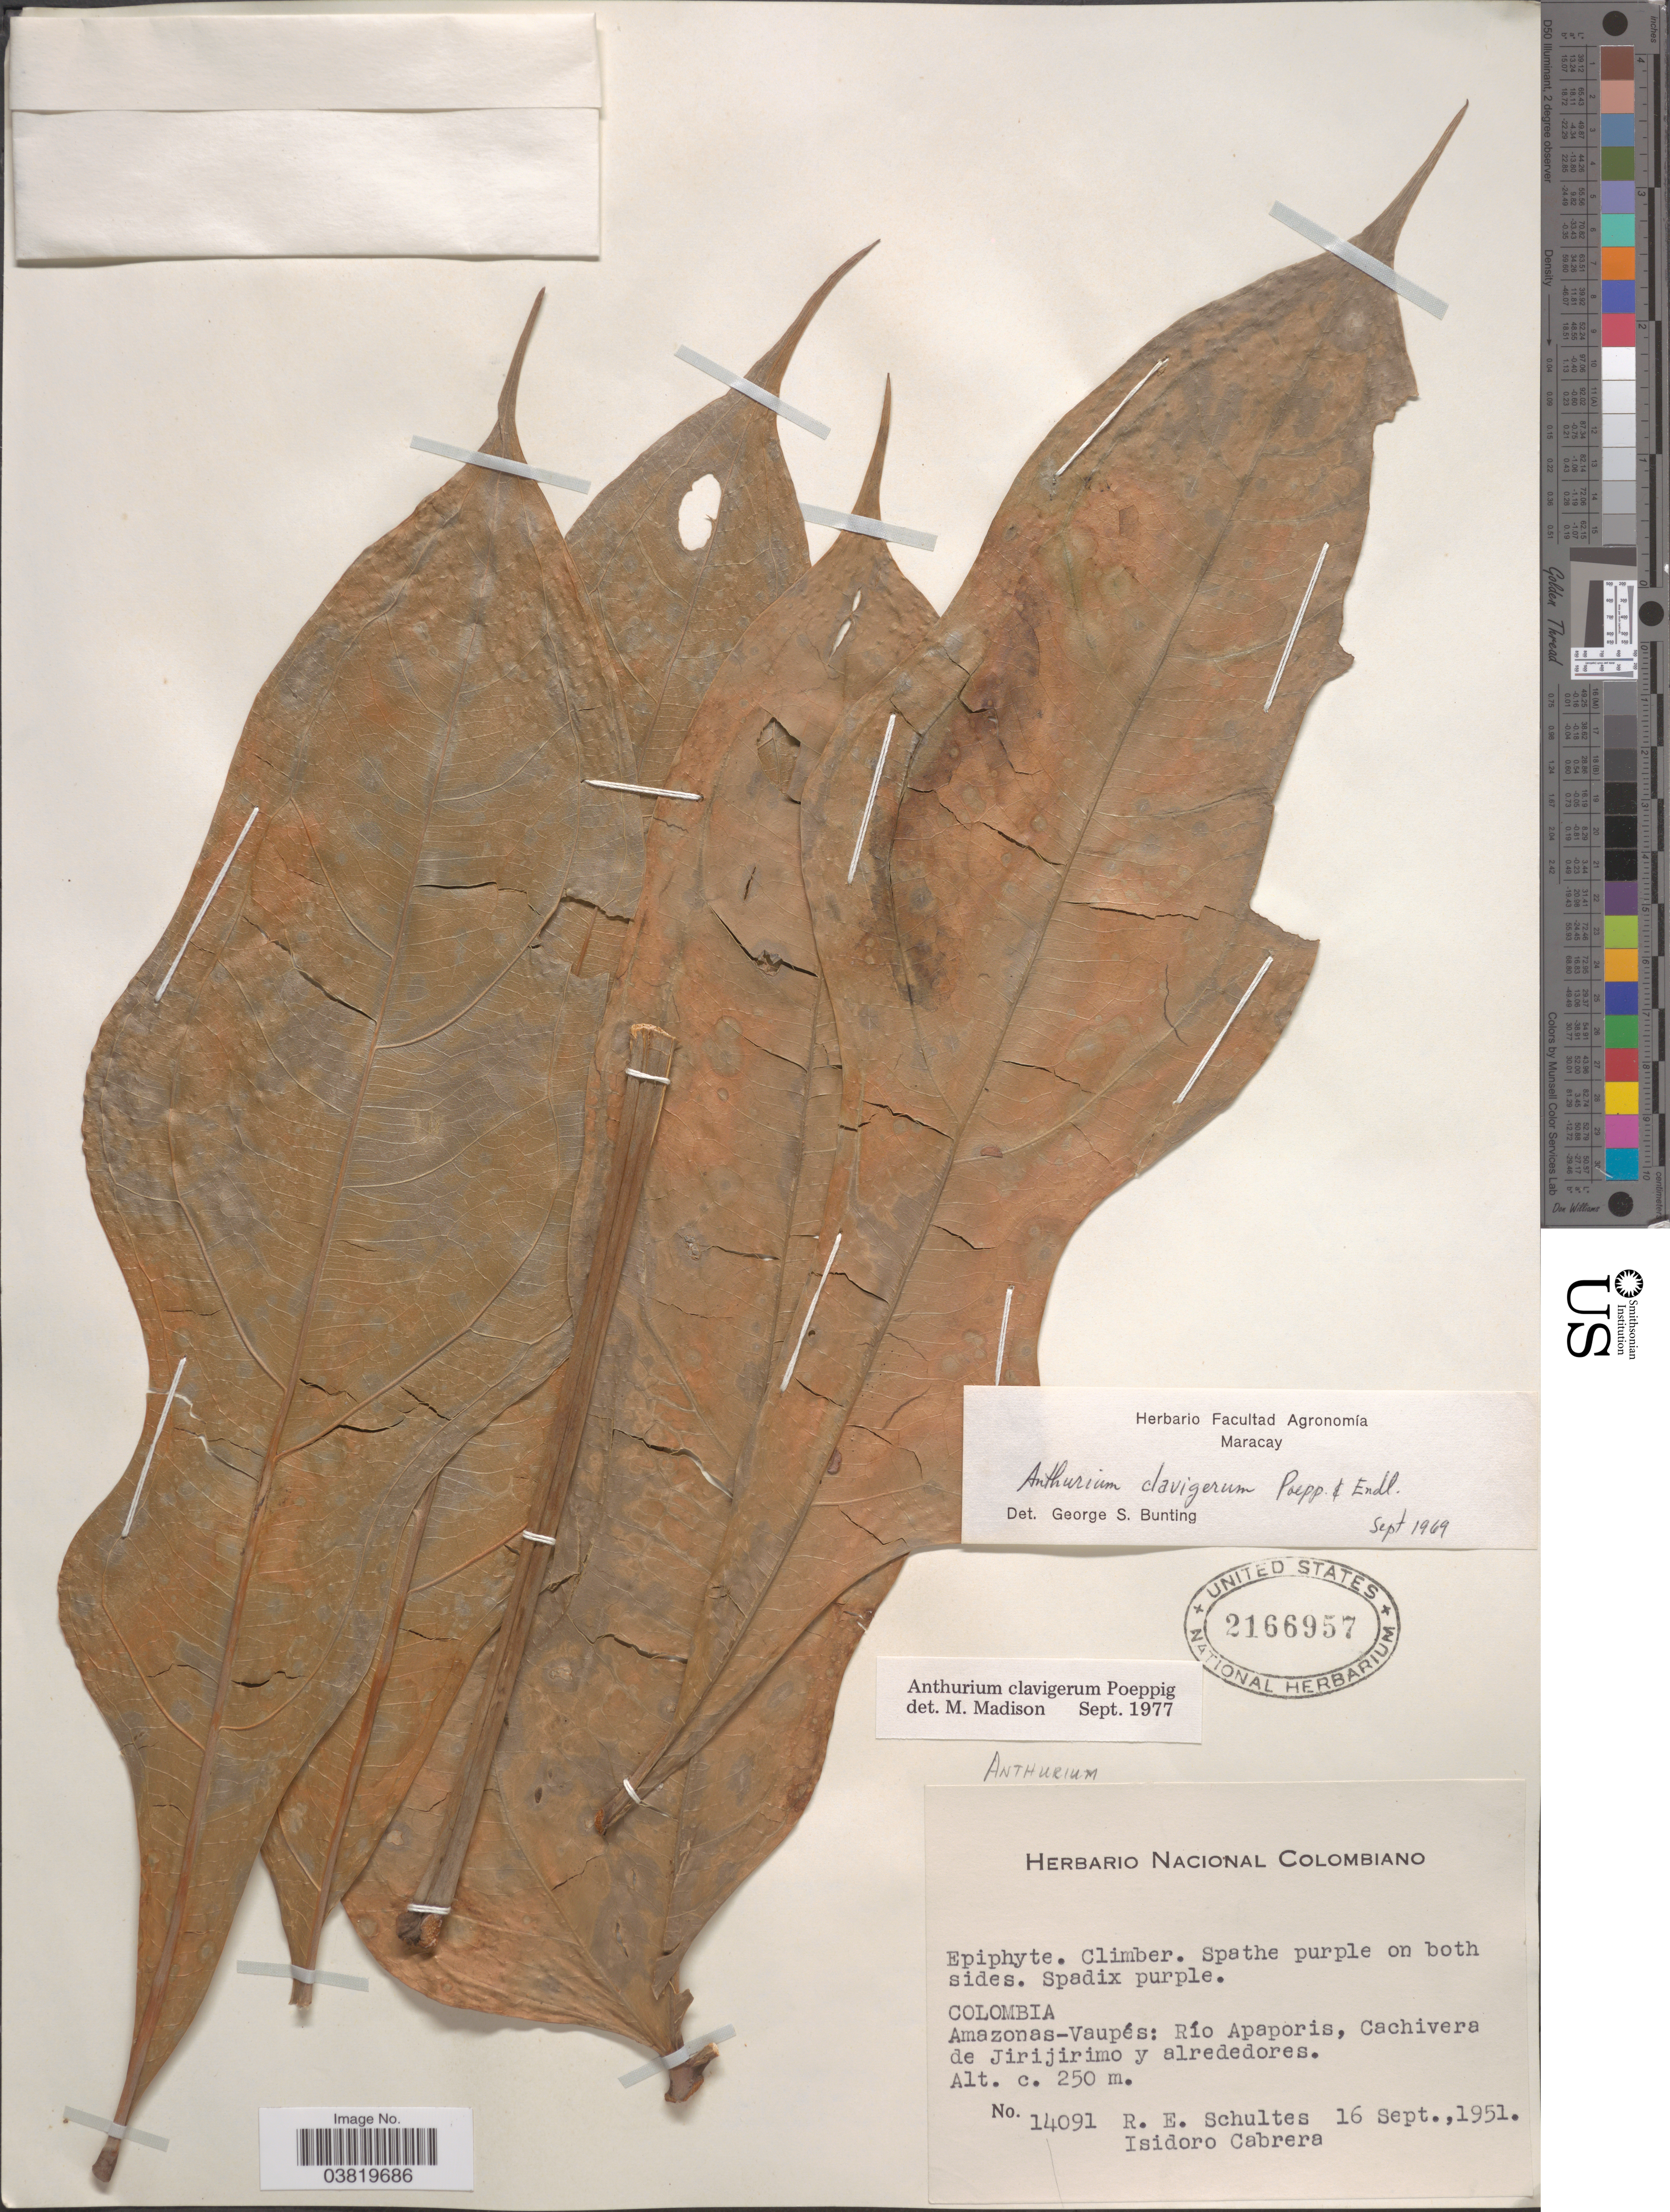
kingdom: Plantae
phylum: Tracheophyta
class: Liliopsida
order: Alismatales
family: Araceae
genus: Anthurium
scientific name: Anthurium clavigerum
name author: Poepp. & Endl.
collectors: R. E. Schultes & I. Cabrera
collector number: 14091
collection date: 1951-09-16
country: Colombia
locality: Amazonas-Vaupés: Río Apaporis, Cachivera de Jirijirimo y alrededores.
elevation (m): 250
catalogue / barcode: US 2166957